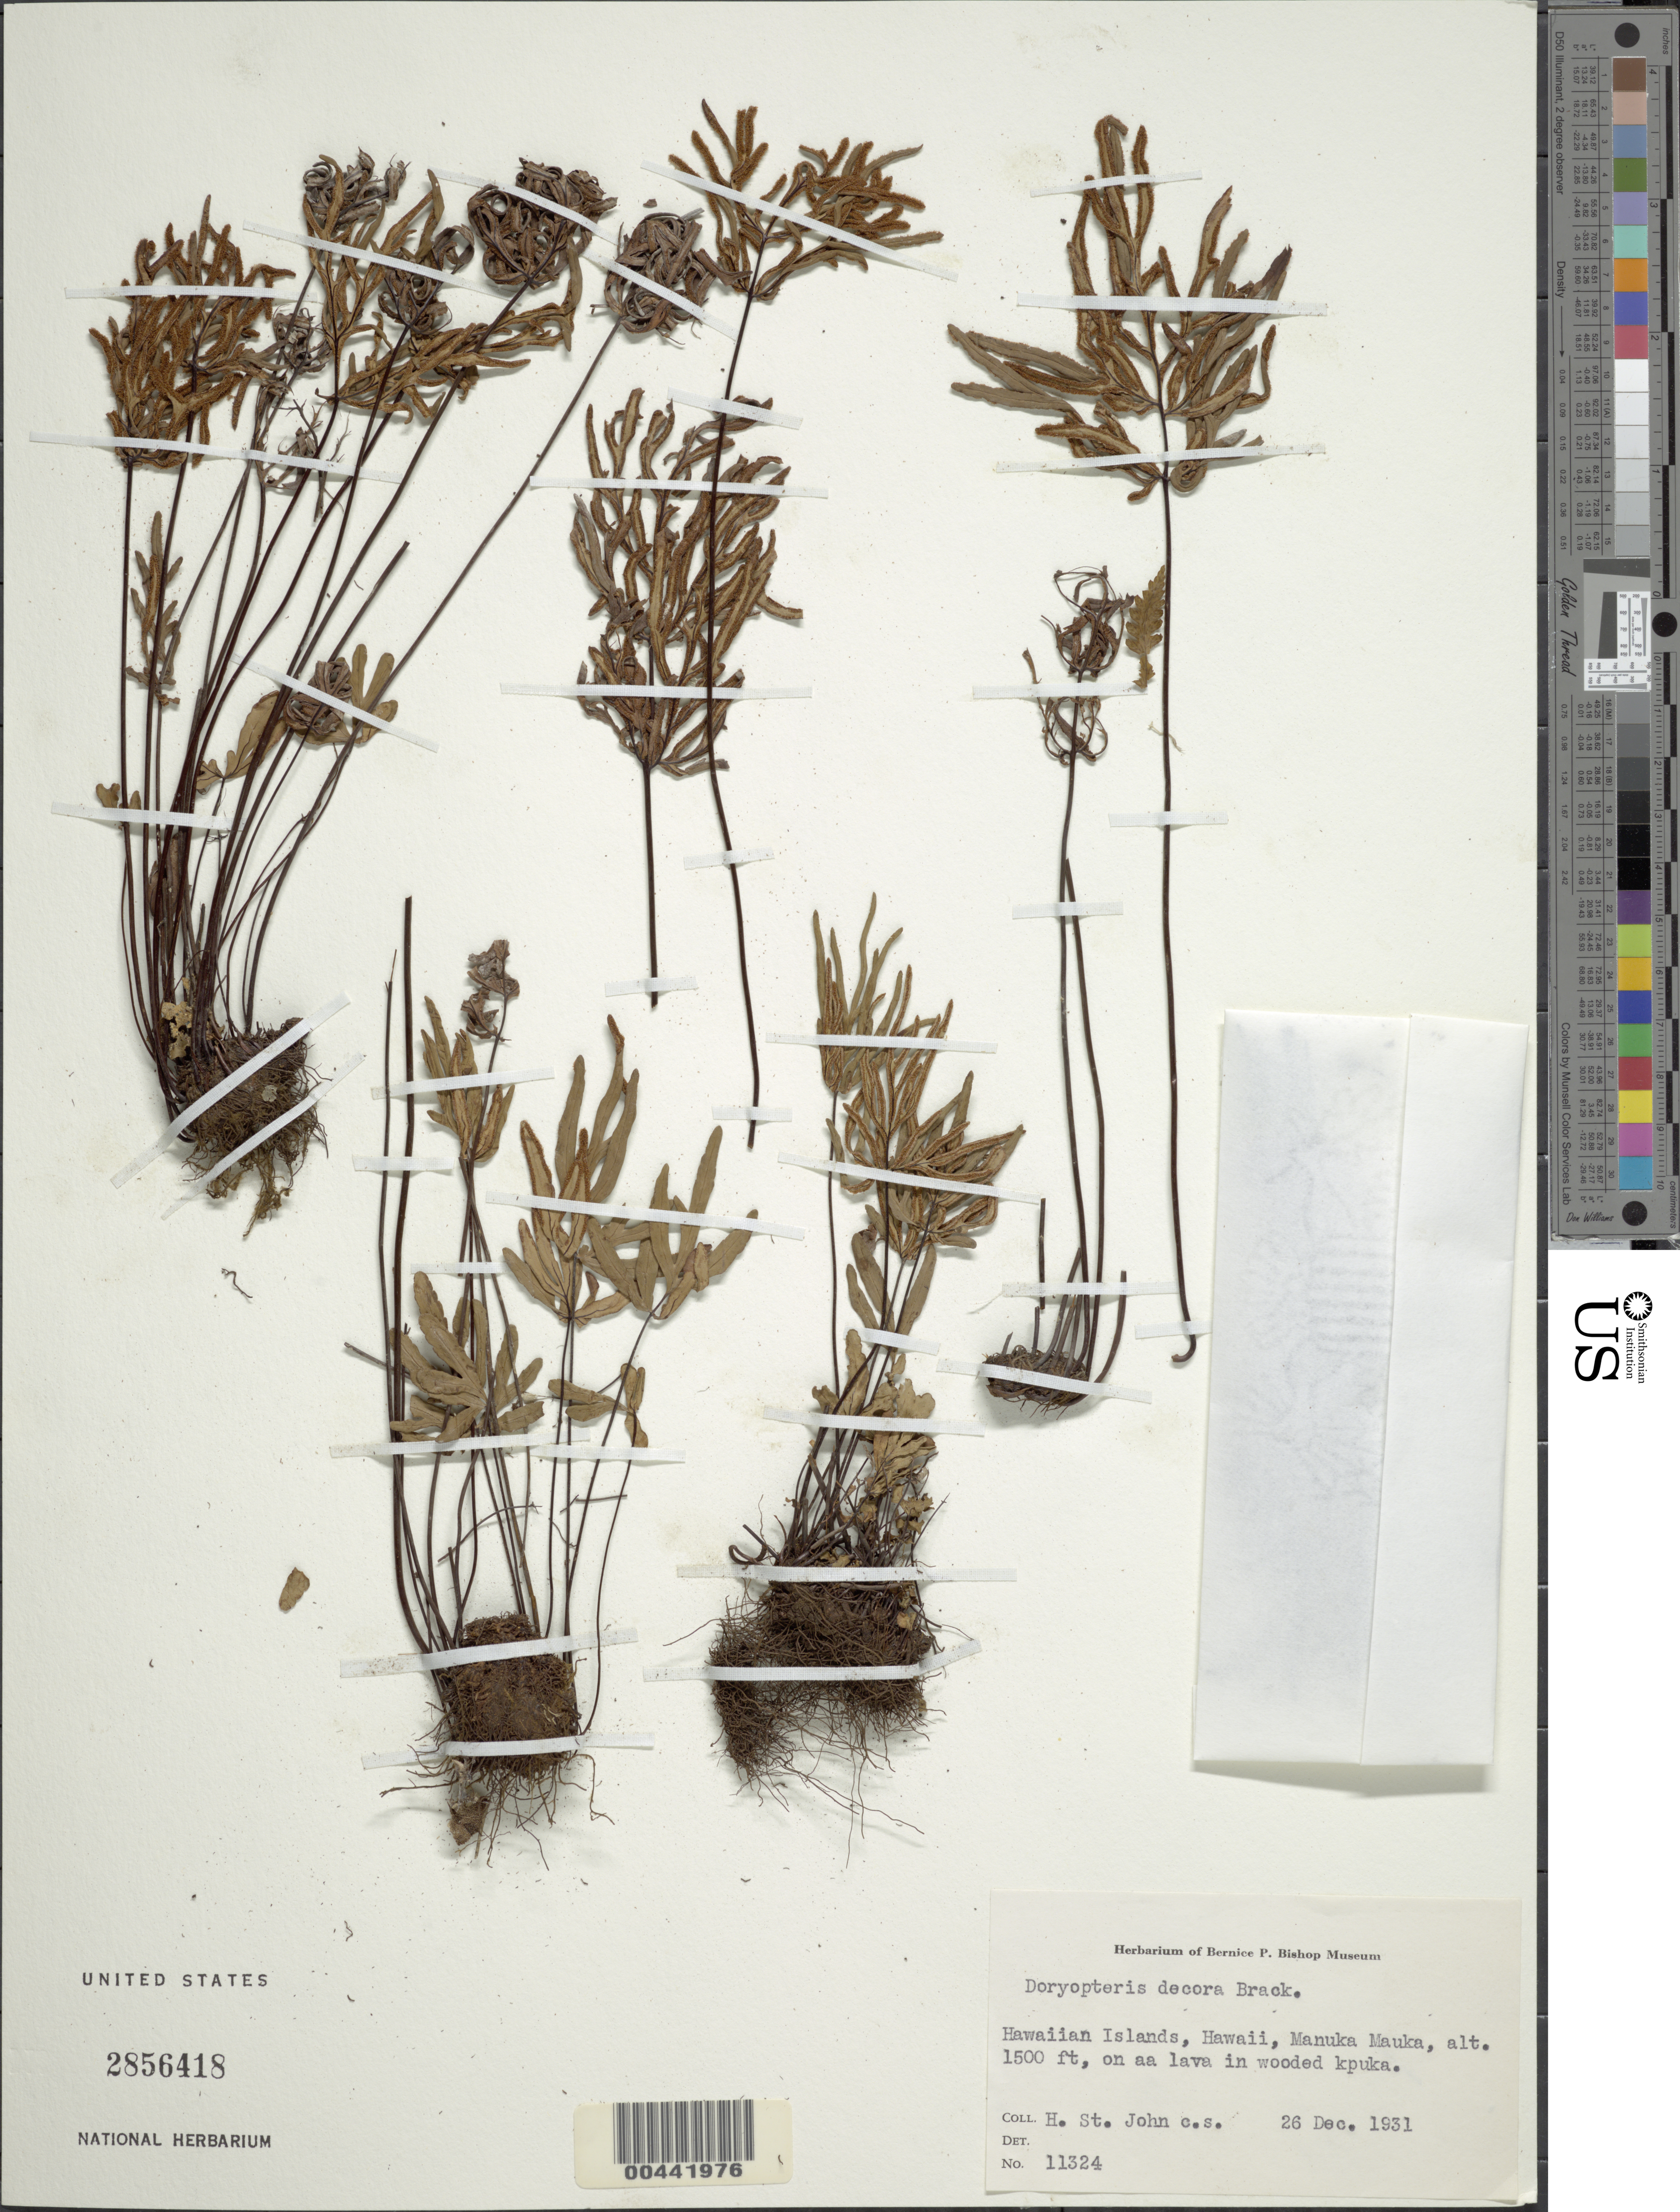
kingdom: Plantae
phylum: Tracheophyta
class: Polypodiopsida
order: Polypodiales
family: Pteridaceae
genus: Doryopteris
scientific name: Doryopteris decora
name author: Brack.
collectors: H. St. John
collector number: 11324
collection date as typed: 26 Dec 1931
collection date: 1931-12-26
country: United States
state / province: Hawaii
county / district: Kauai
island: Kaua'i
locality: Manuka Mauka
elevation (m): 457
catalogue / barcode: US 2856418